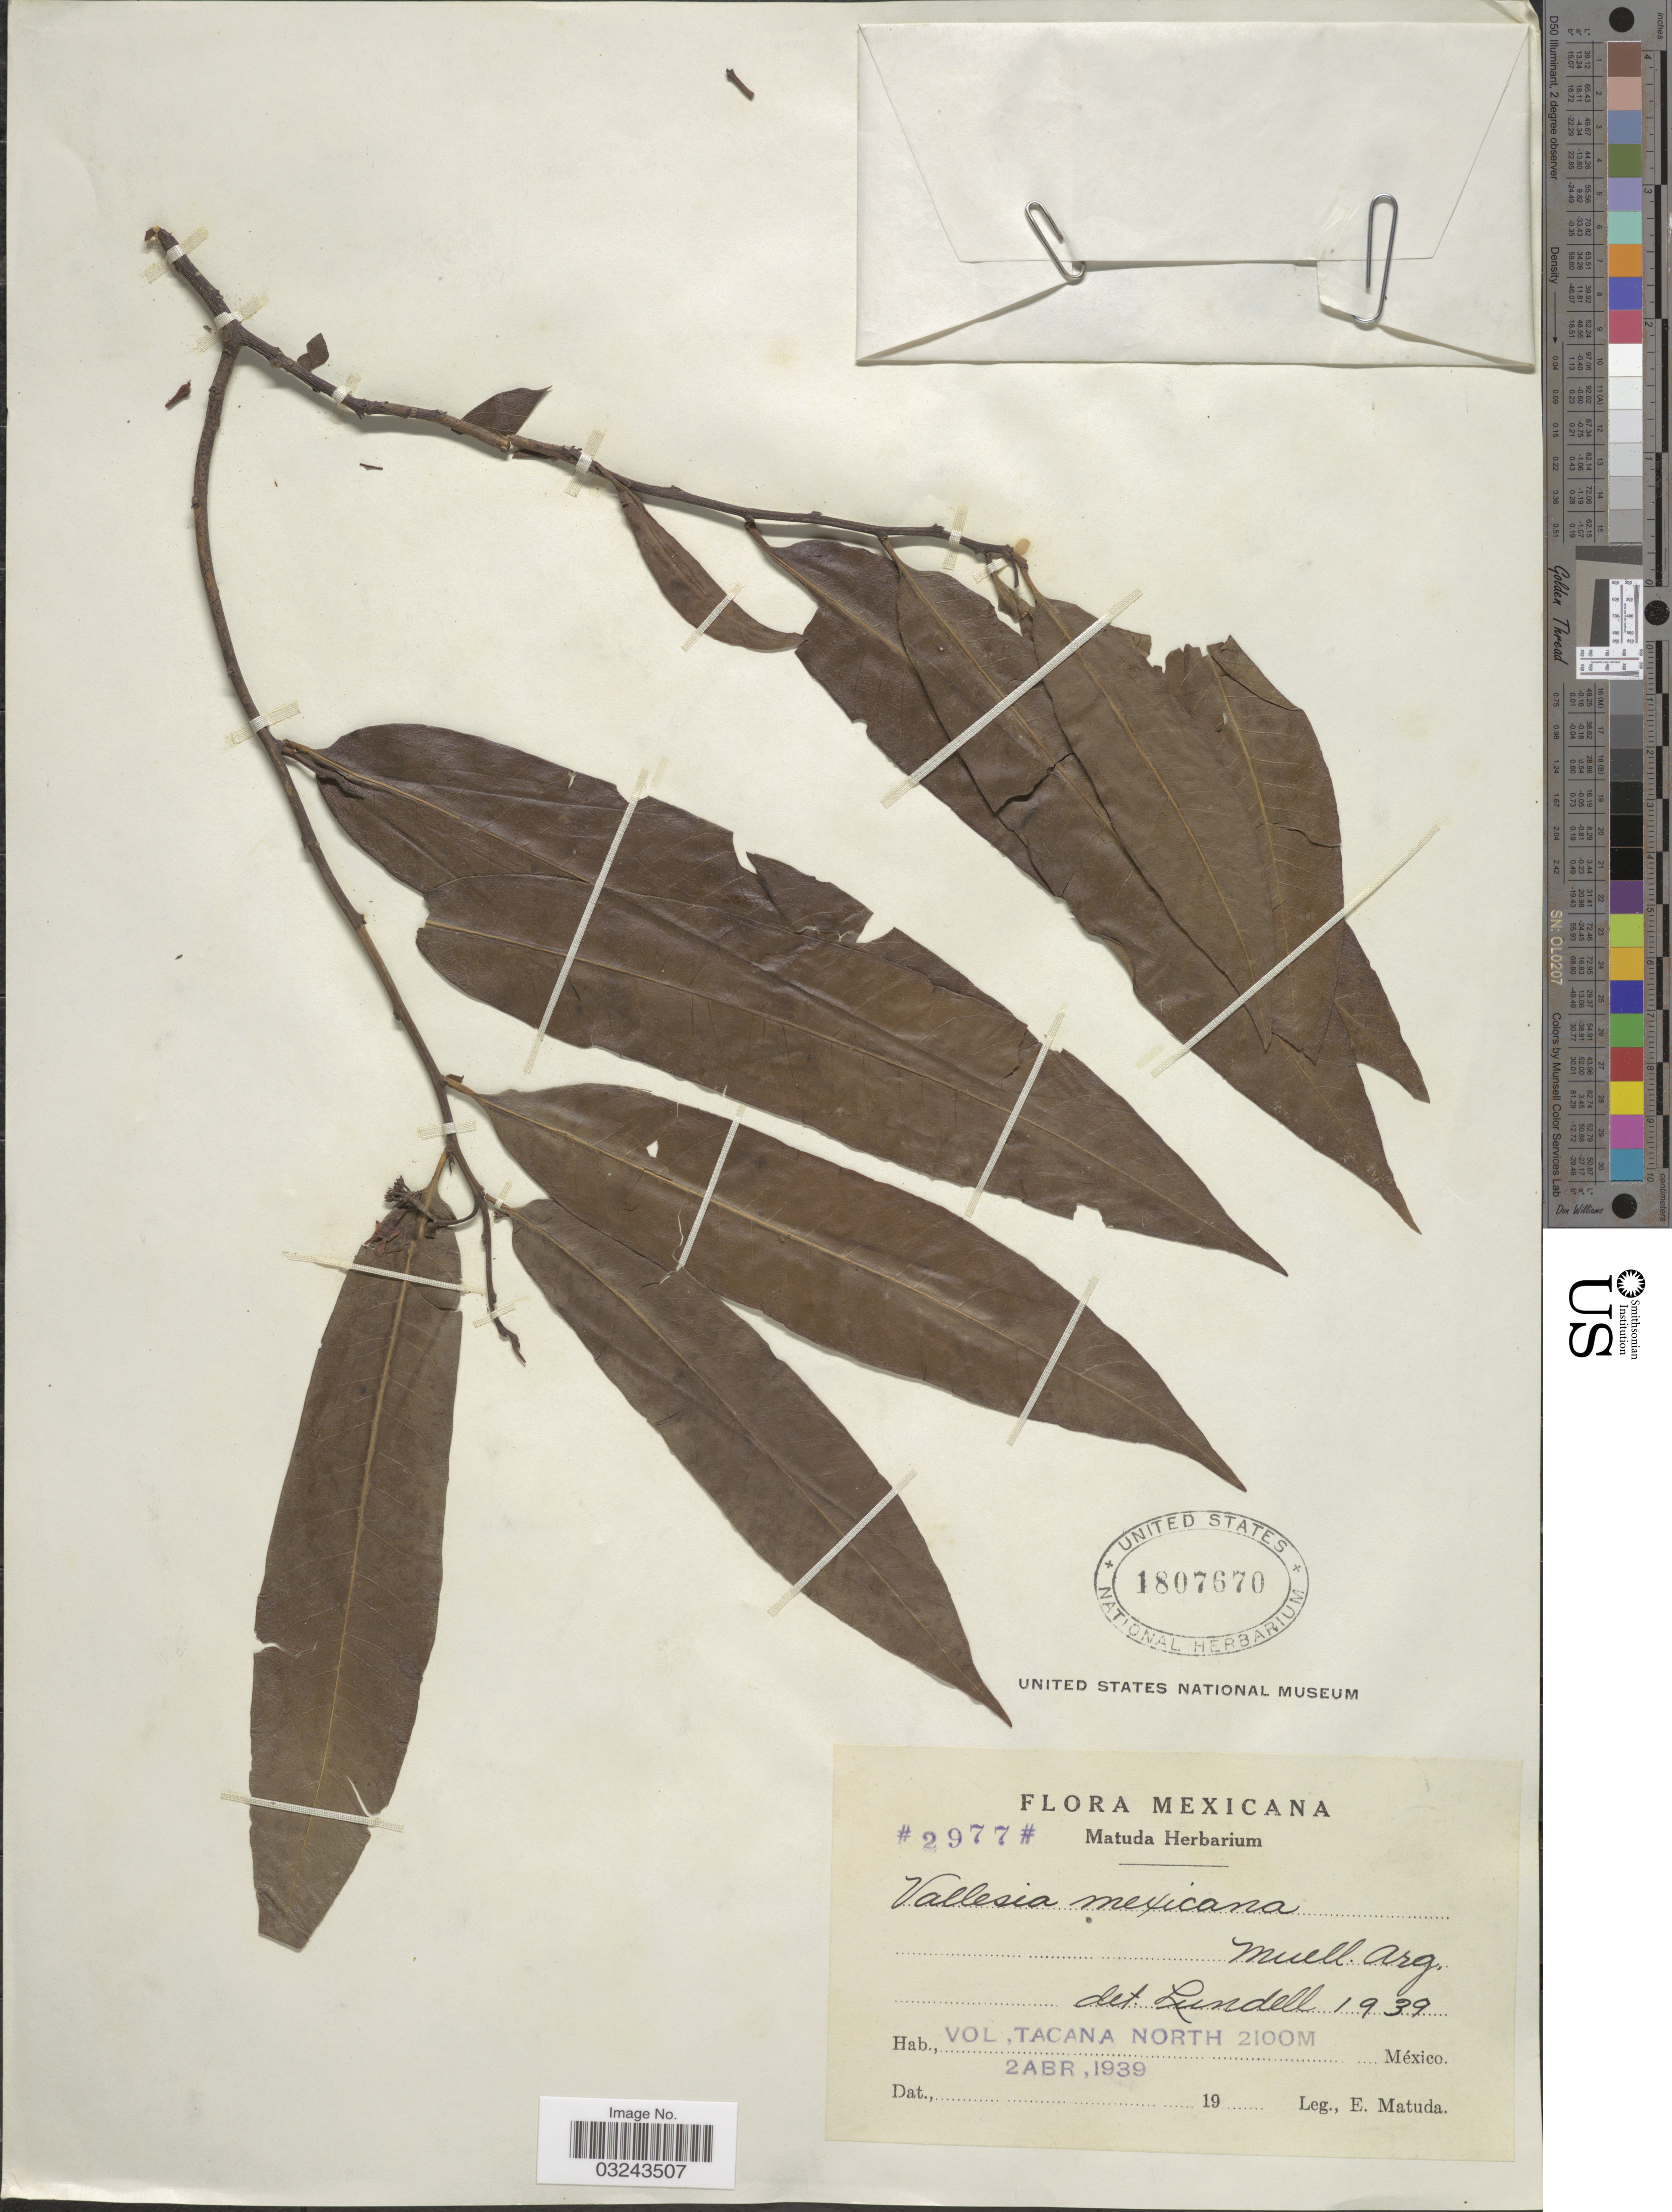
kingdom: Plantae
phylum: Tracheophyta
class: Magnoliopsida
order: Gentianales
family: Apocynaceae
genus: Vallesia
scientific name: Vallesia mexicana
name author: Müll. Arg.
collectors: E. Matuda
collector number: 2977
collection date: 1939-04-02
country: Mexico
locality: Vol., Tacana North.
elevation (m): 2100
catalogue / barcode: US 1807670